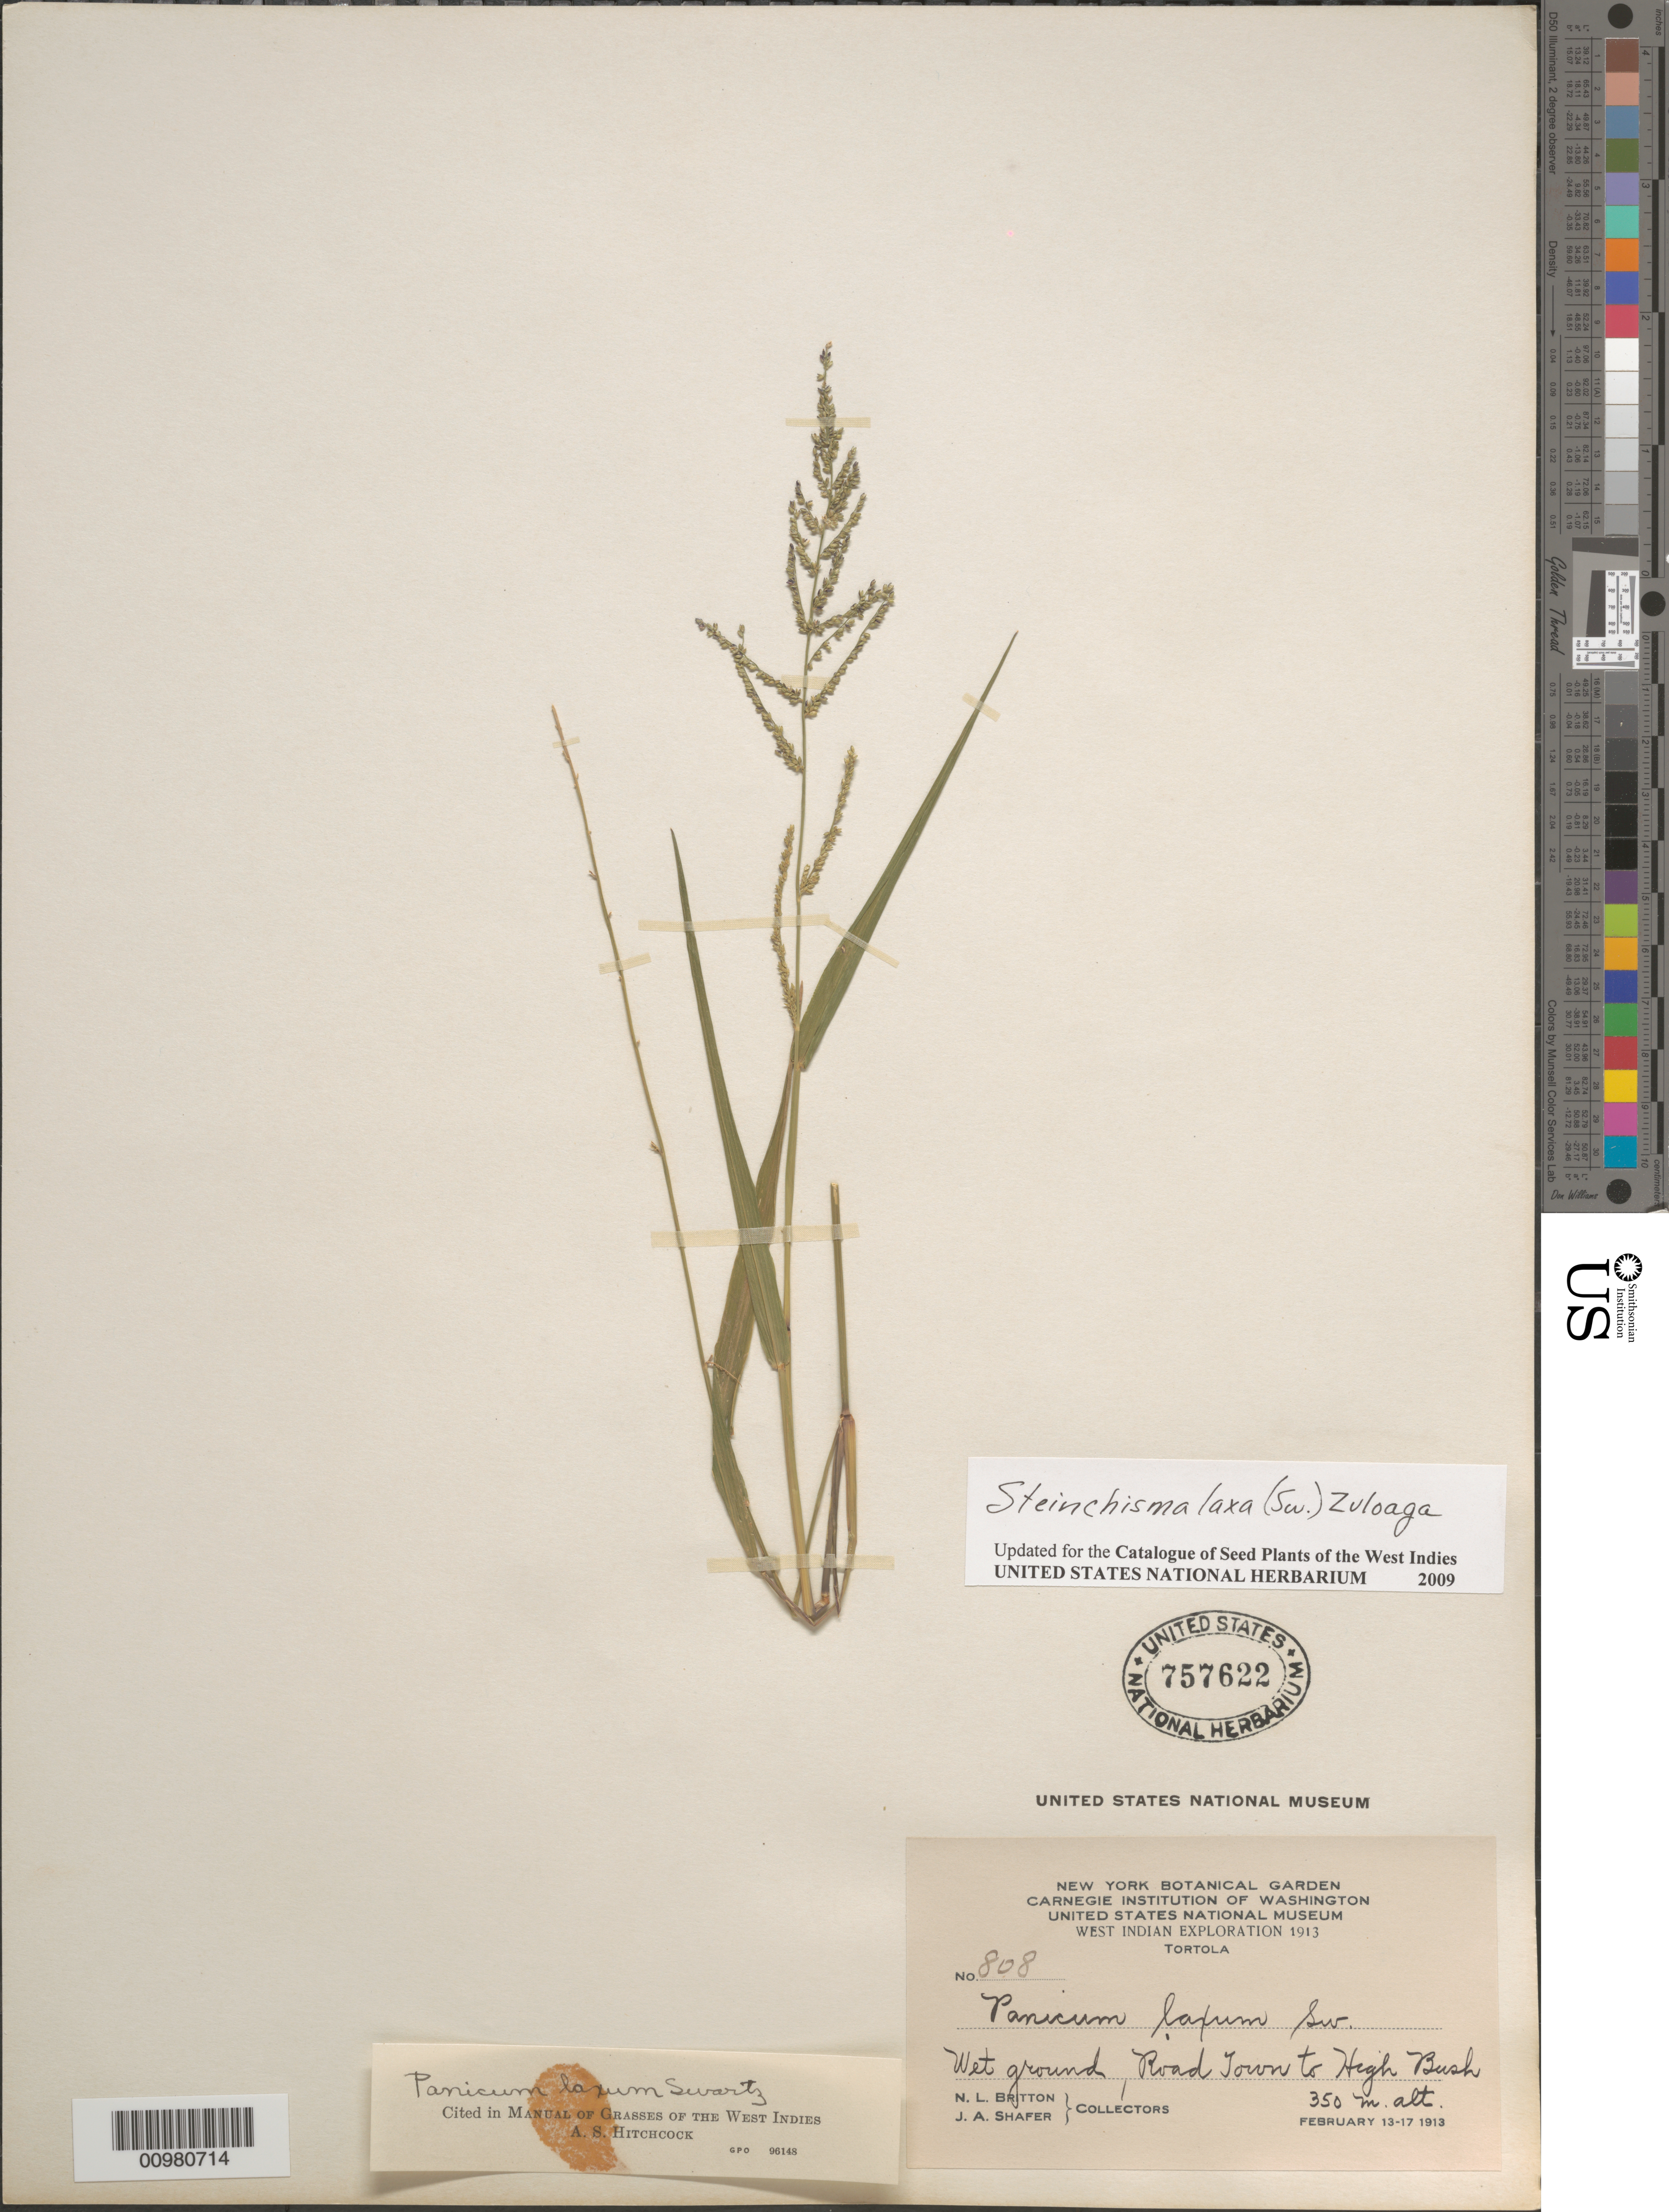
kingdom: Plantae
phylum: Tracheophyta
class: Liliopsida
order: Poales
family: Poaceae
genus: Steinchisma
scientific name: Steinchisma laxum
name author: (Sw.) Zuloaga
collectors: N. Britton & J. A. Shafer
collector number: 808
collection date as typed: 13 Feb 1913 to 17 Feb 1913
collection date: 1913-02-13/1913-02-17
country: British Virgin Islands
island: Tortola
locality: Road Town to High Bush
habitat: Wet ground.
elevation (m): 350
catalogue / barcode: US 757622